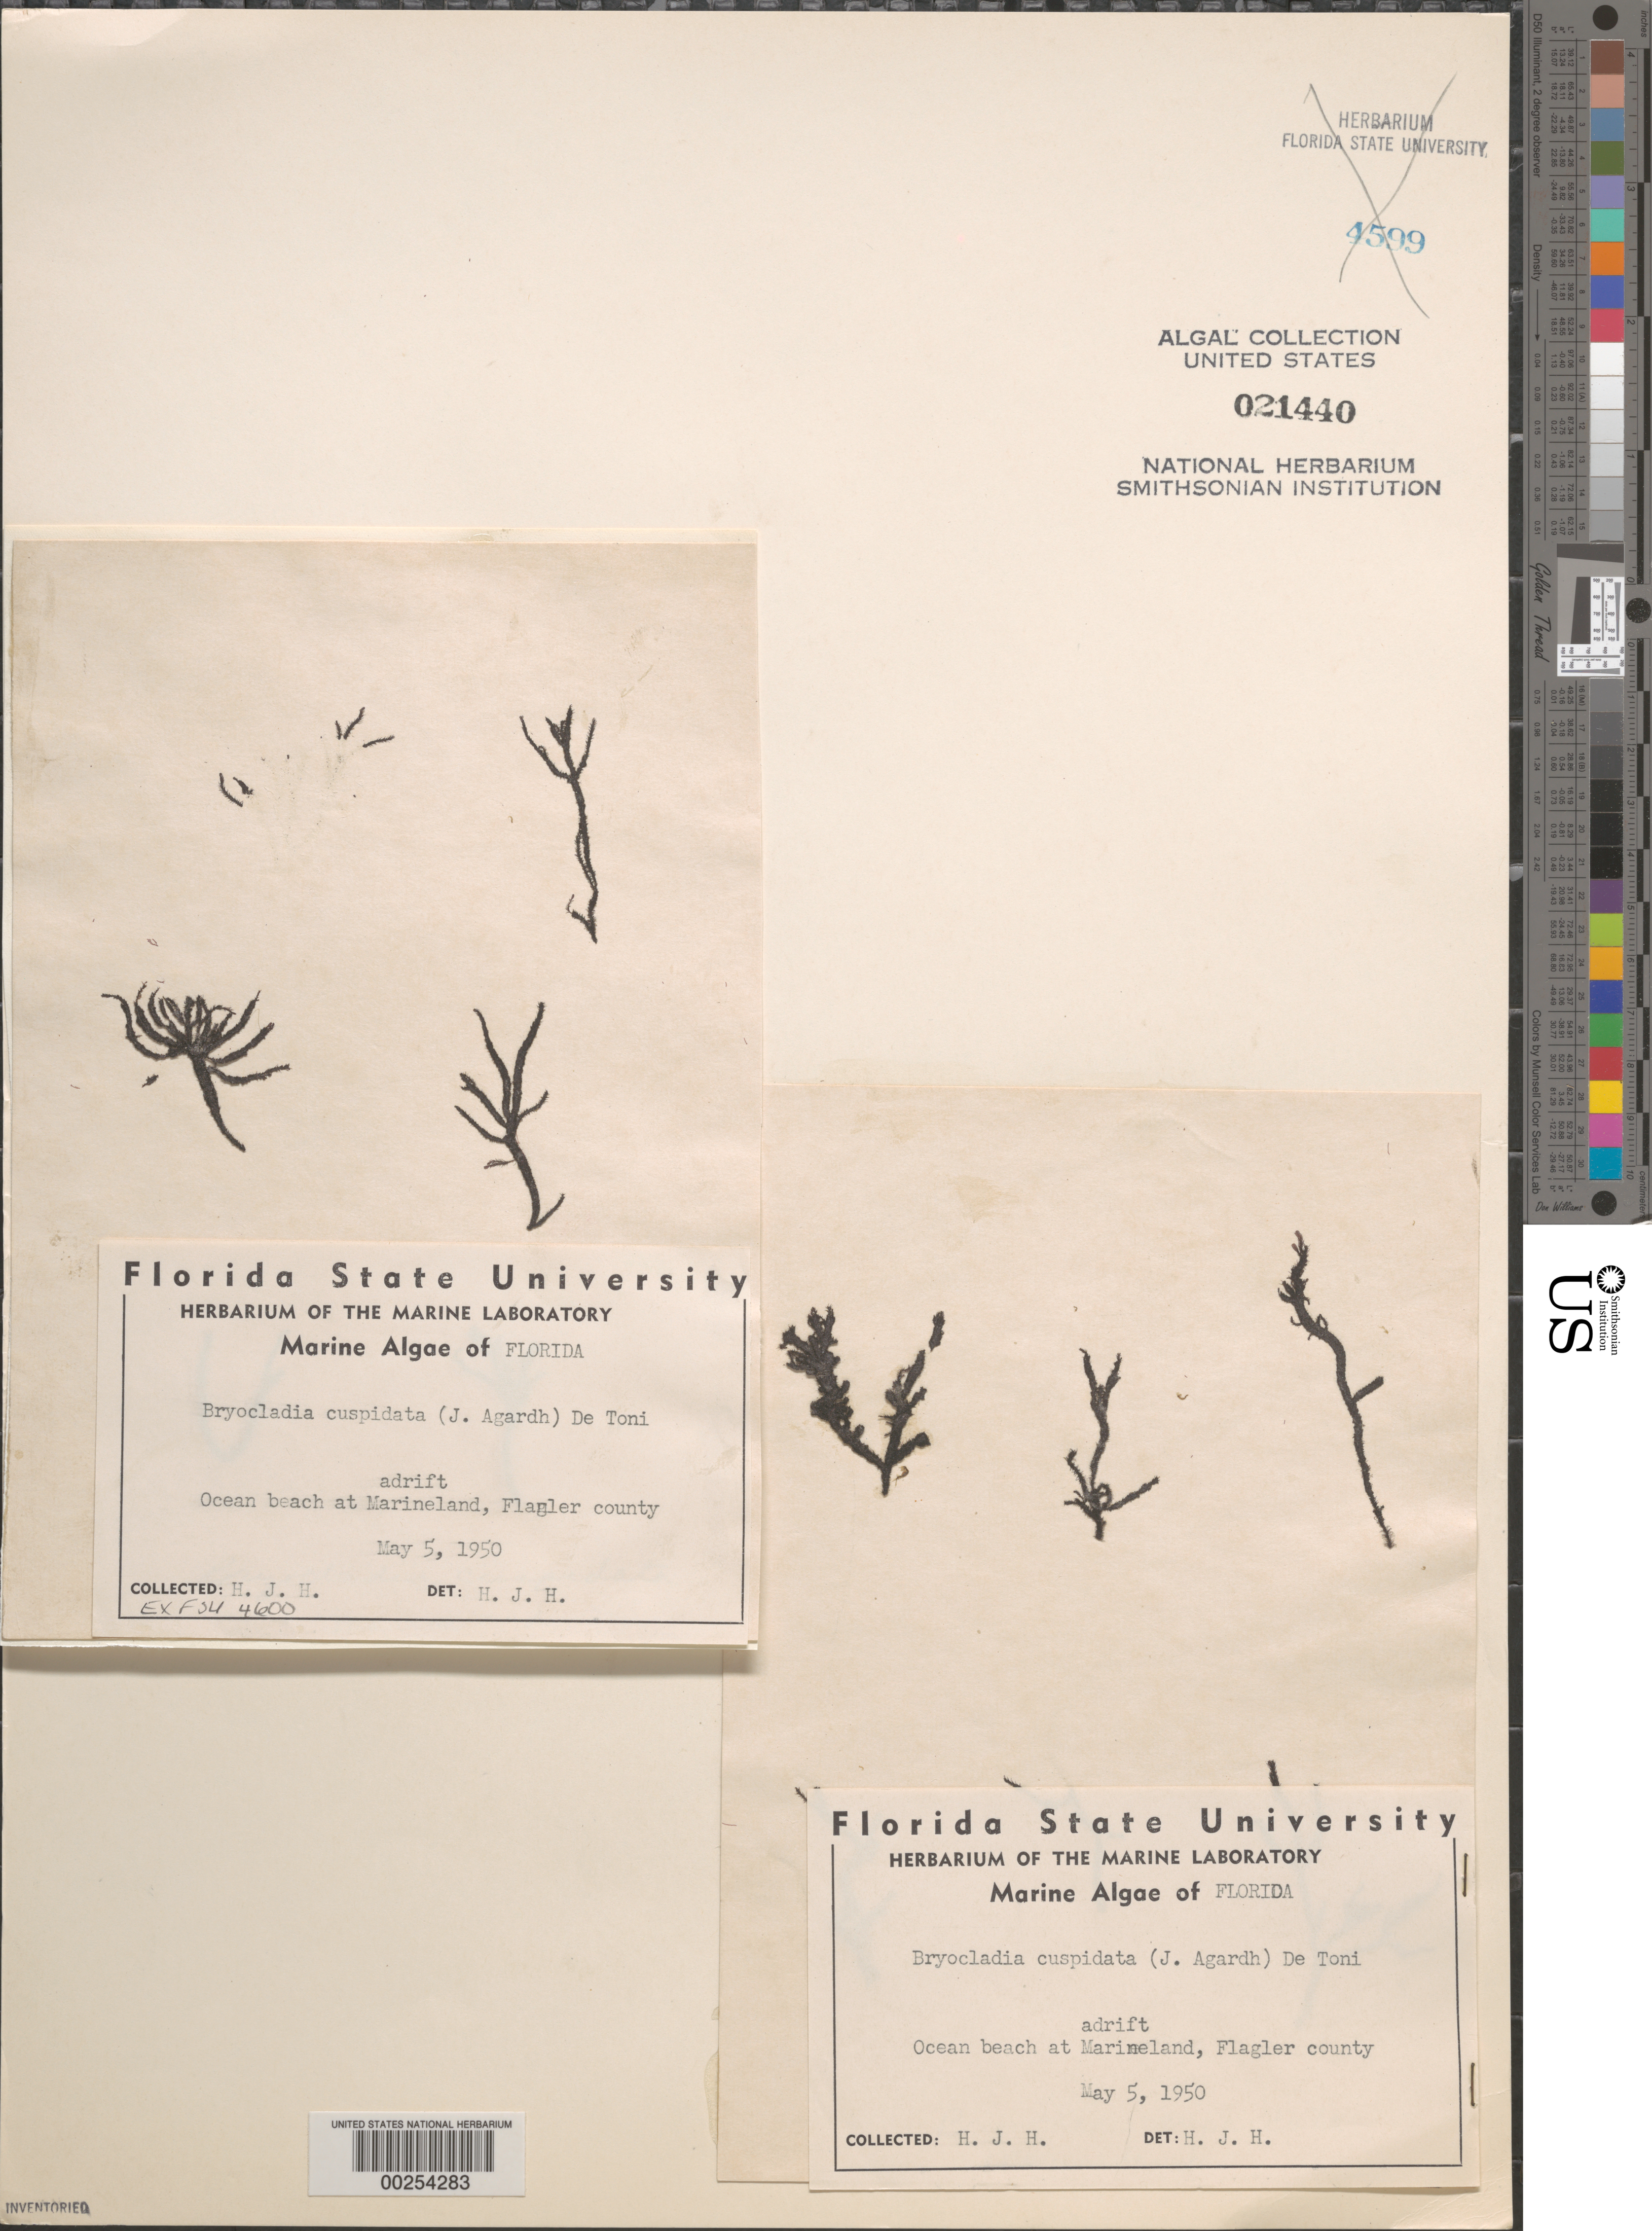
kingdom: Plantae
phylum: Rhodophyta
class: Florideophyceae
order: Ceramiales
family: Rhodomelaceae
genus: Bryocladia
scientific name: Bryocladia cuspidata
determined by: Humm, Harold J.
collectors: H. J. Humm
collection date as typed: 05 May 1950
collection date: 1950-05-05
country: United States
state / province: Florida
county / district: Flagler County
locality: Marineland ocean beach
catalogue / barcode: US 21440